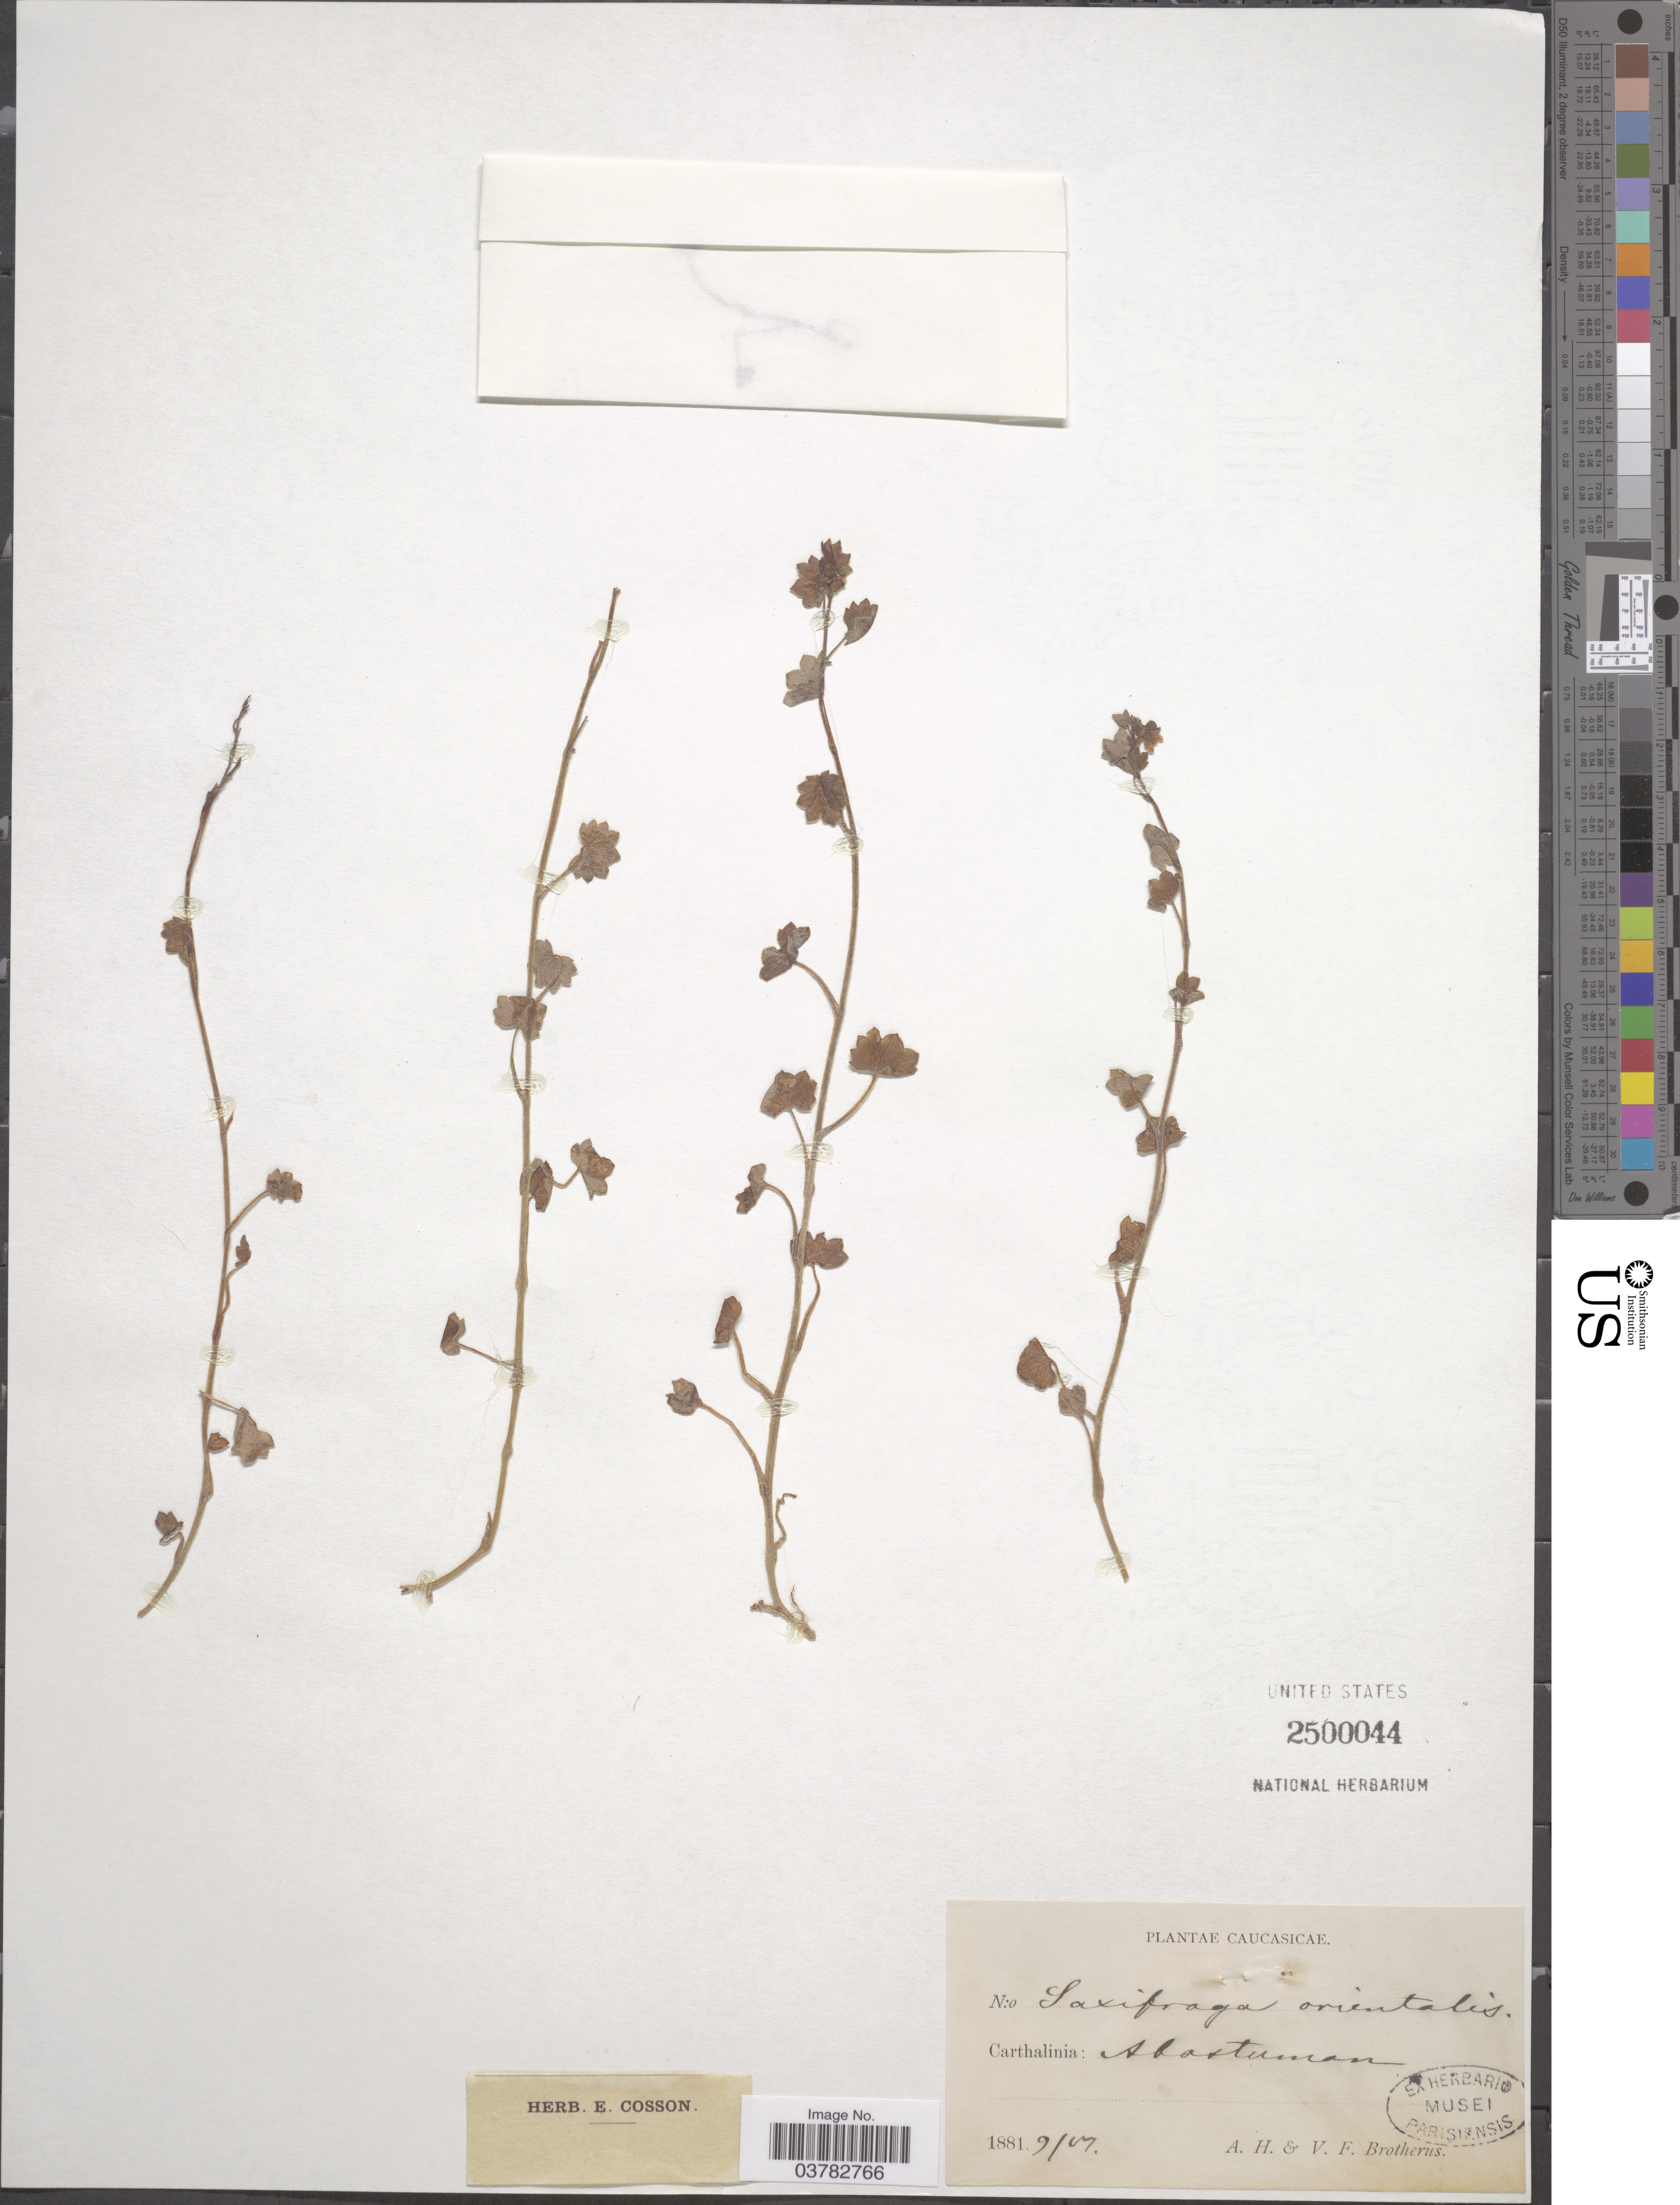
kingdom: Plantae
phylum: Tracheophyta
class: Magnoliopsida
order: Saxifragales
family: Saxifragaceae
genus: Saxifraga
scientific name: Saxifraga orientalis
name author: Jacq.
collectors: A. Brotherus & V. F. Brotherus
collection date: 1881-06-09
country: Georgia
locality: Caucasicae. Carthalinia: Abastuman.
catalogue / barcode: US 2500044